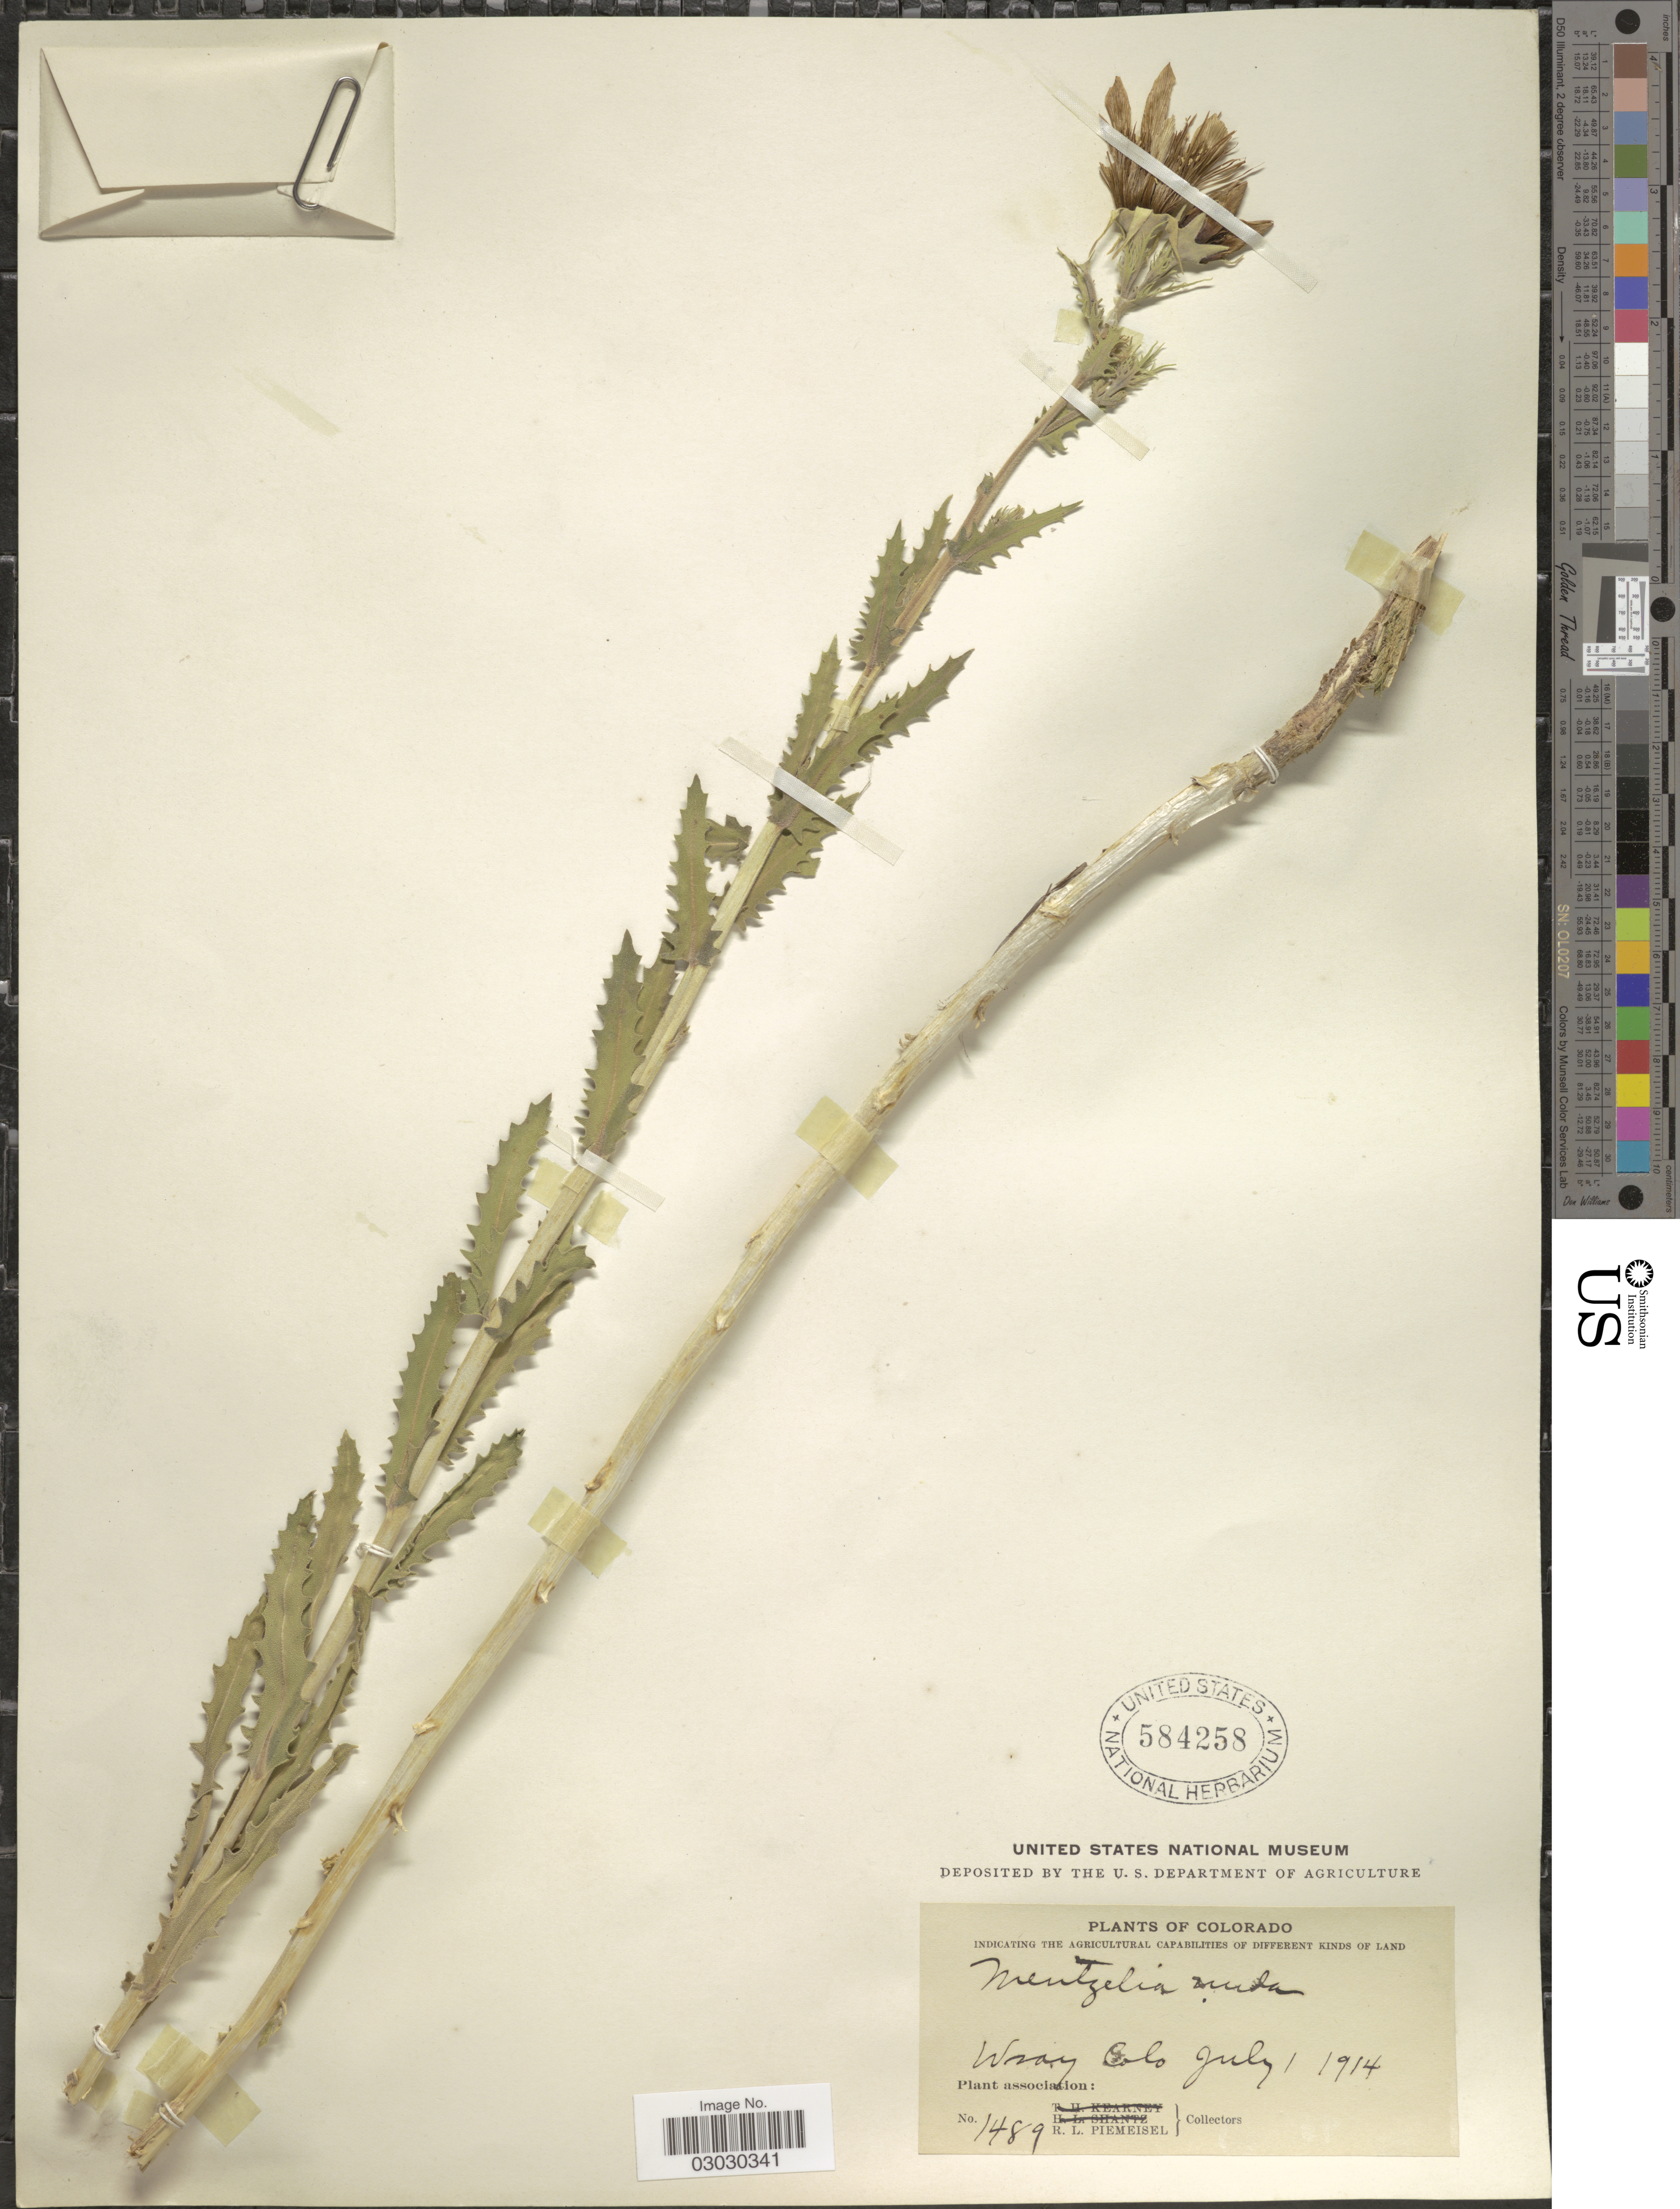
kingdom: Plantae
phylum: Tracheophyta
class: Magnoliopsida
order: Cornales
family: Loasaceae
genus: Mentzelia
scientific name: Mentzelia stricta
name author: (Osterh.) Stevens ex Jeffs & Little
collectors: R. L. Piemeisel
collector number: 1489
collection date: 1914-07-01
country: United States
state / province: Colorado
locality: Wray Colo.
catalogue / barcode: US 584258